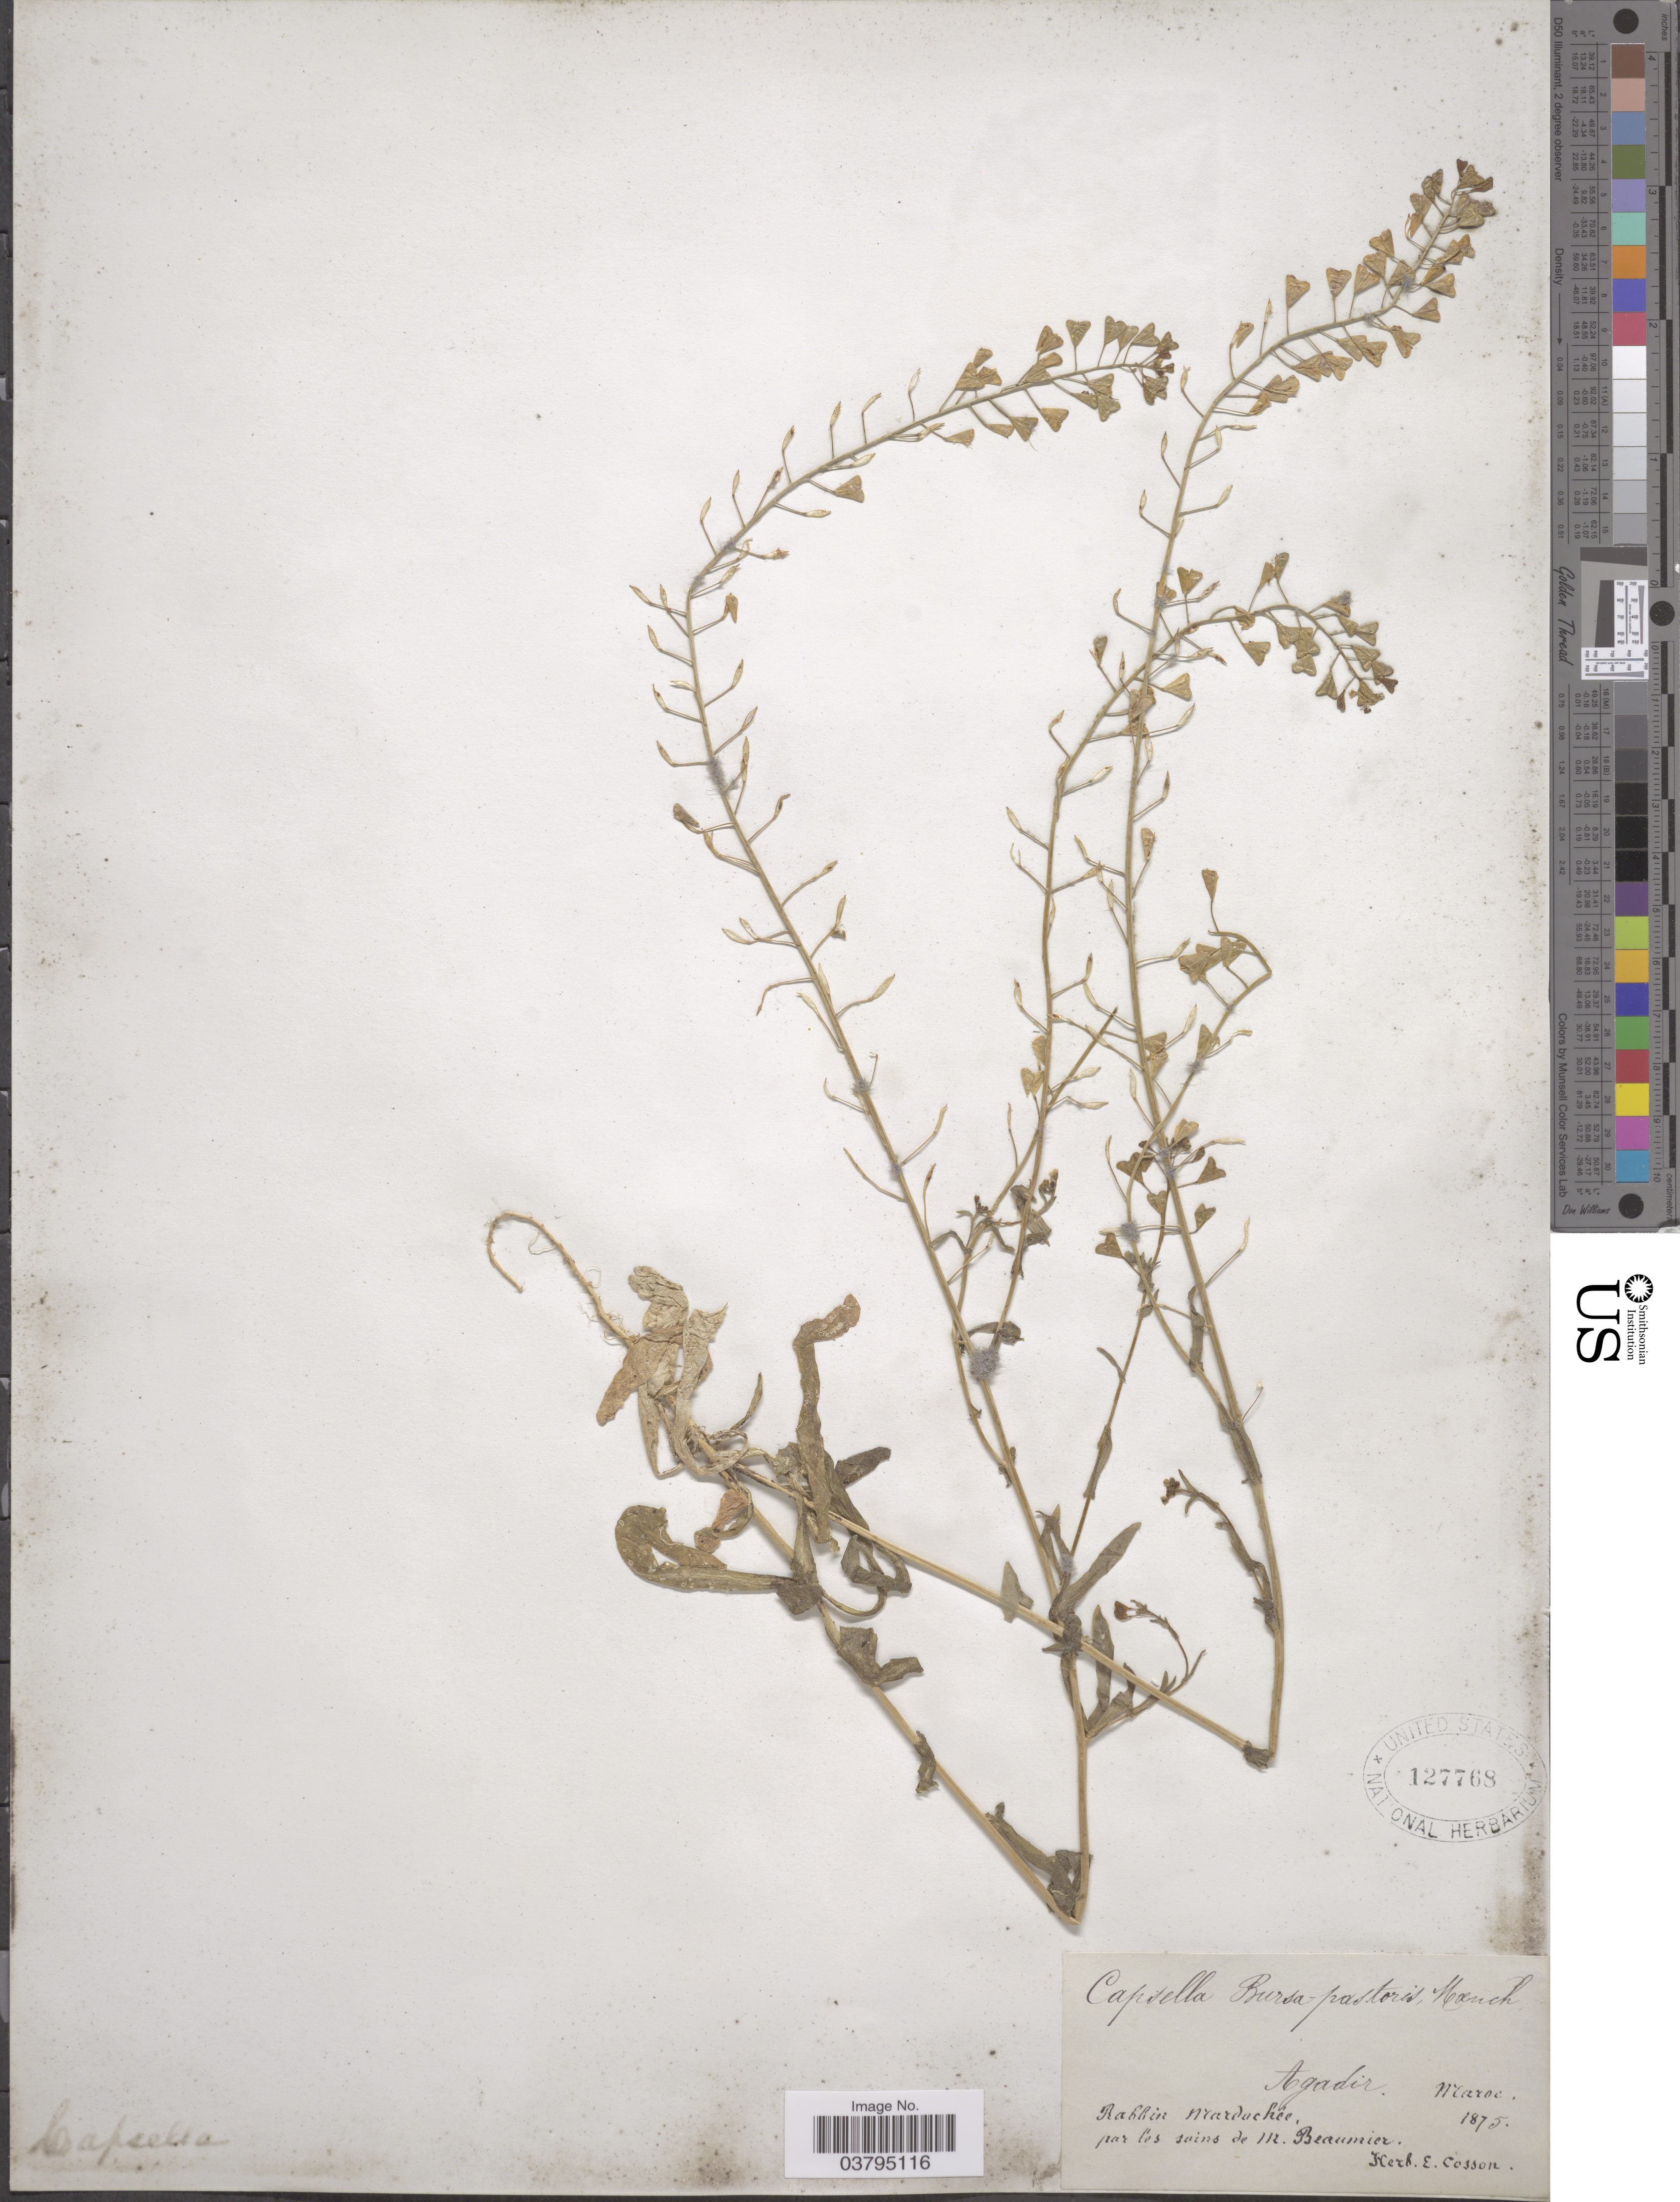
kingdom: Plantae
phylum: Tracheophyta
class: Magnoliopsida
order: Brassicales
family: Brassicaceae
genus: Capsella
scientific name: Capsella bursa-pastoris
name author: (L.) Medik.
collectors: ex herb. Cosson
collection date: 1875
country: Morocco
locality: Agadir. Rabbin Mardachée, par les sains de M. Beaumier.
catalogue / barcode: US 127768